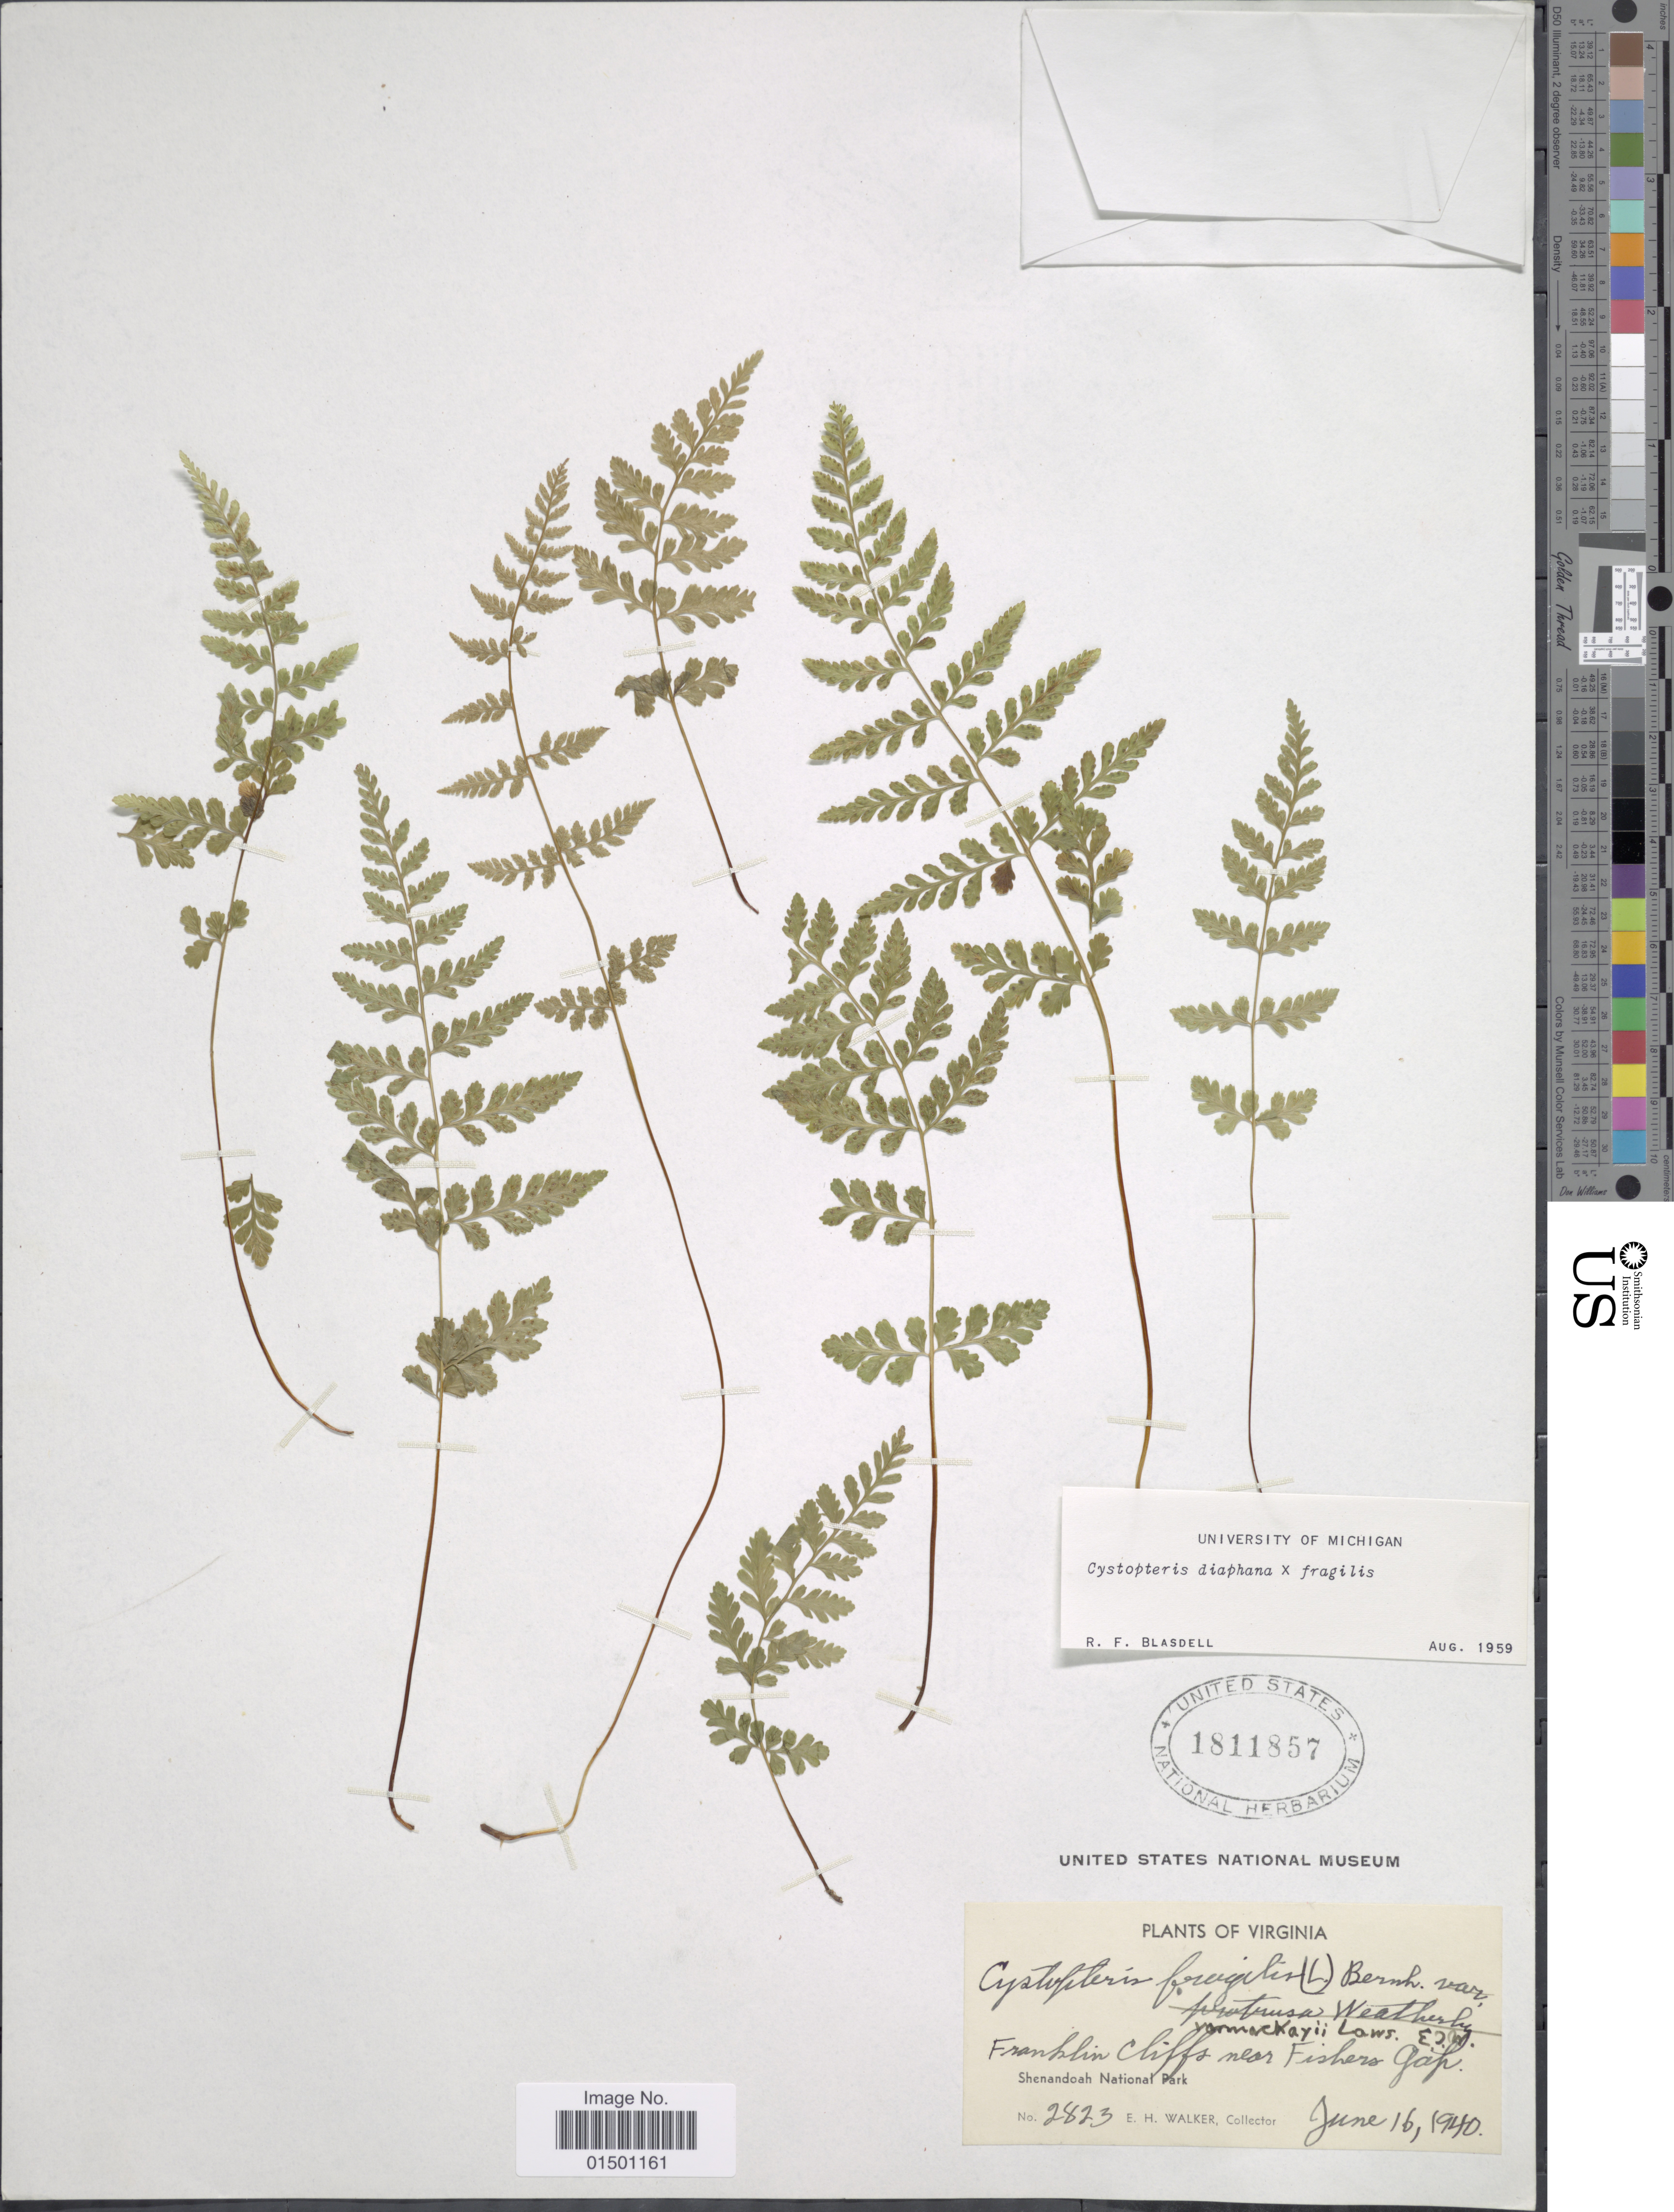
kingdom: Plantae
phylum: Tracheophyta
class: Polypodiopsida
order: Polypodiales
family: Cystopteridaceae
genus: Cystopteris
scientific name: Cystopteris diaphana x C. fragilis (L.) Bernh.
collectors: E. H. Walker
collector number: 2823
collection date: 1940-06-16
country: United States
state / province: Virginia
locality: Franklin Cliffs near Fishers Gap, Shenandoah National Park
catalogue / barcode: US 1811857